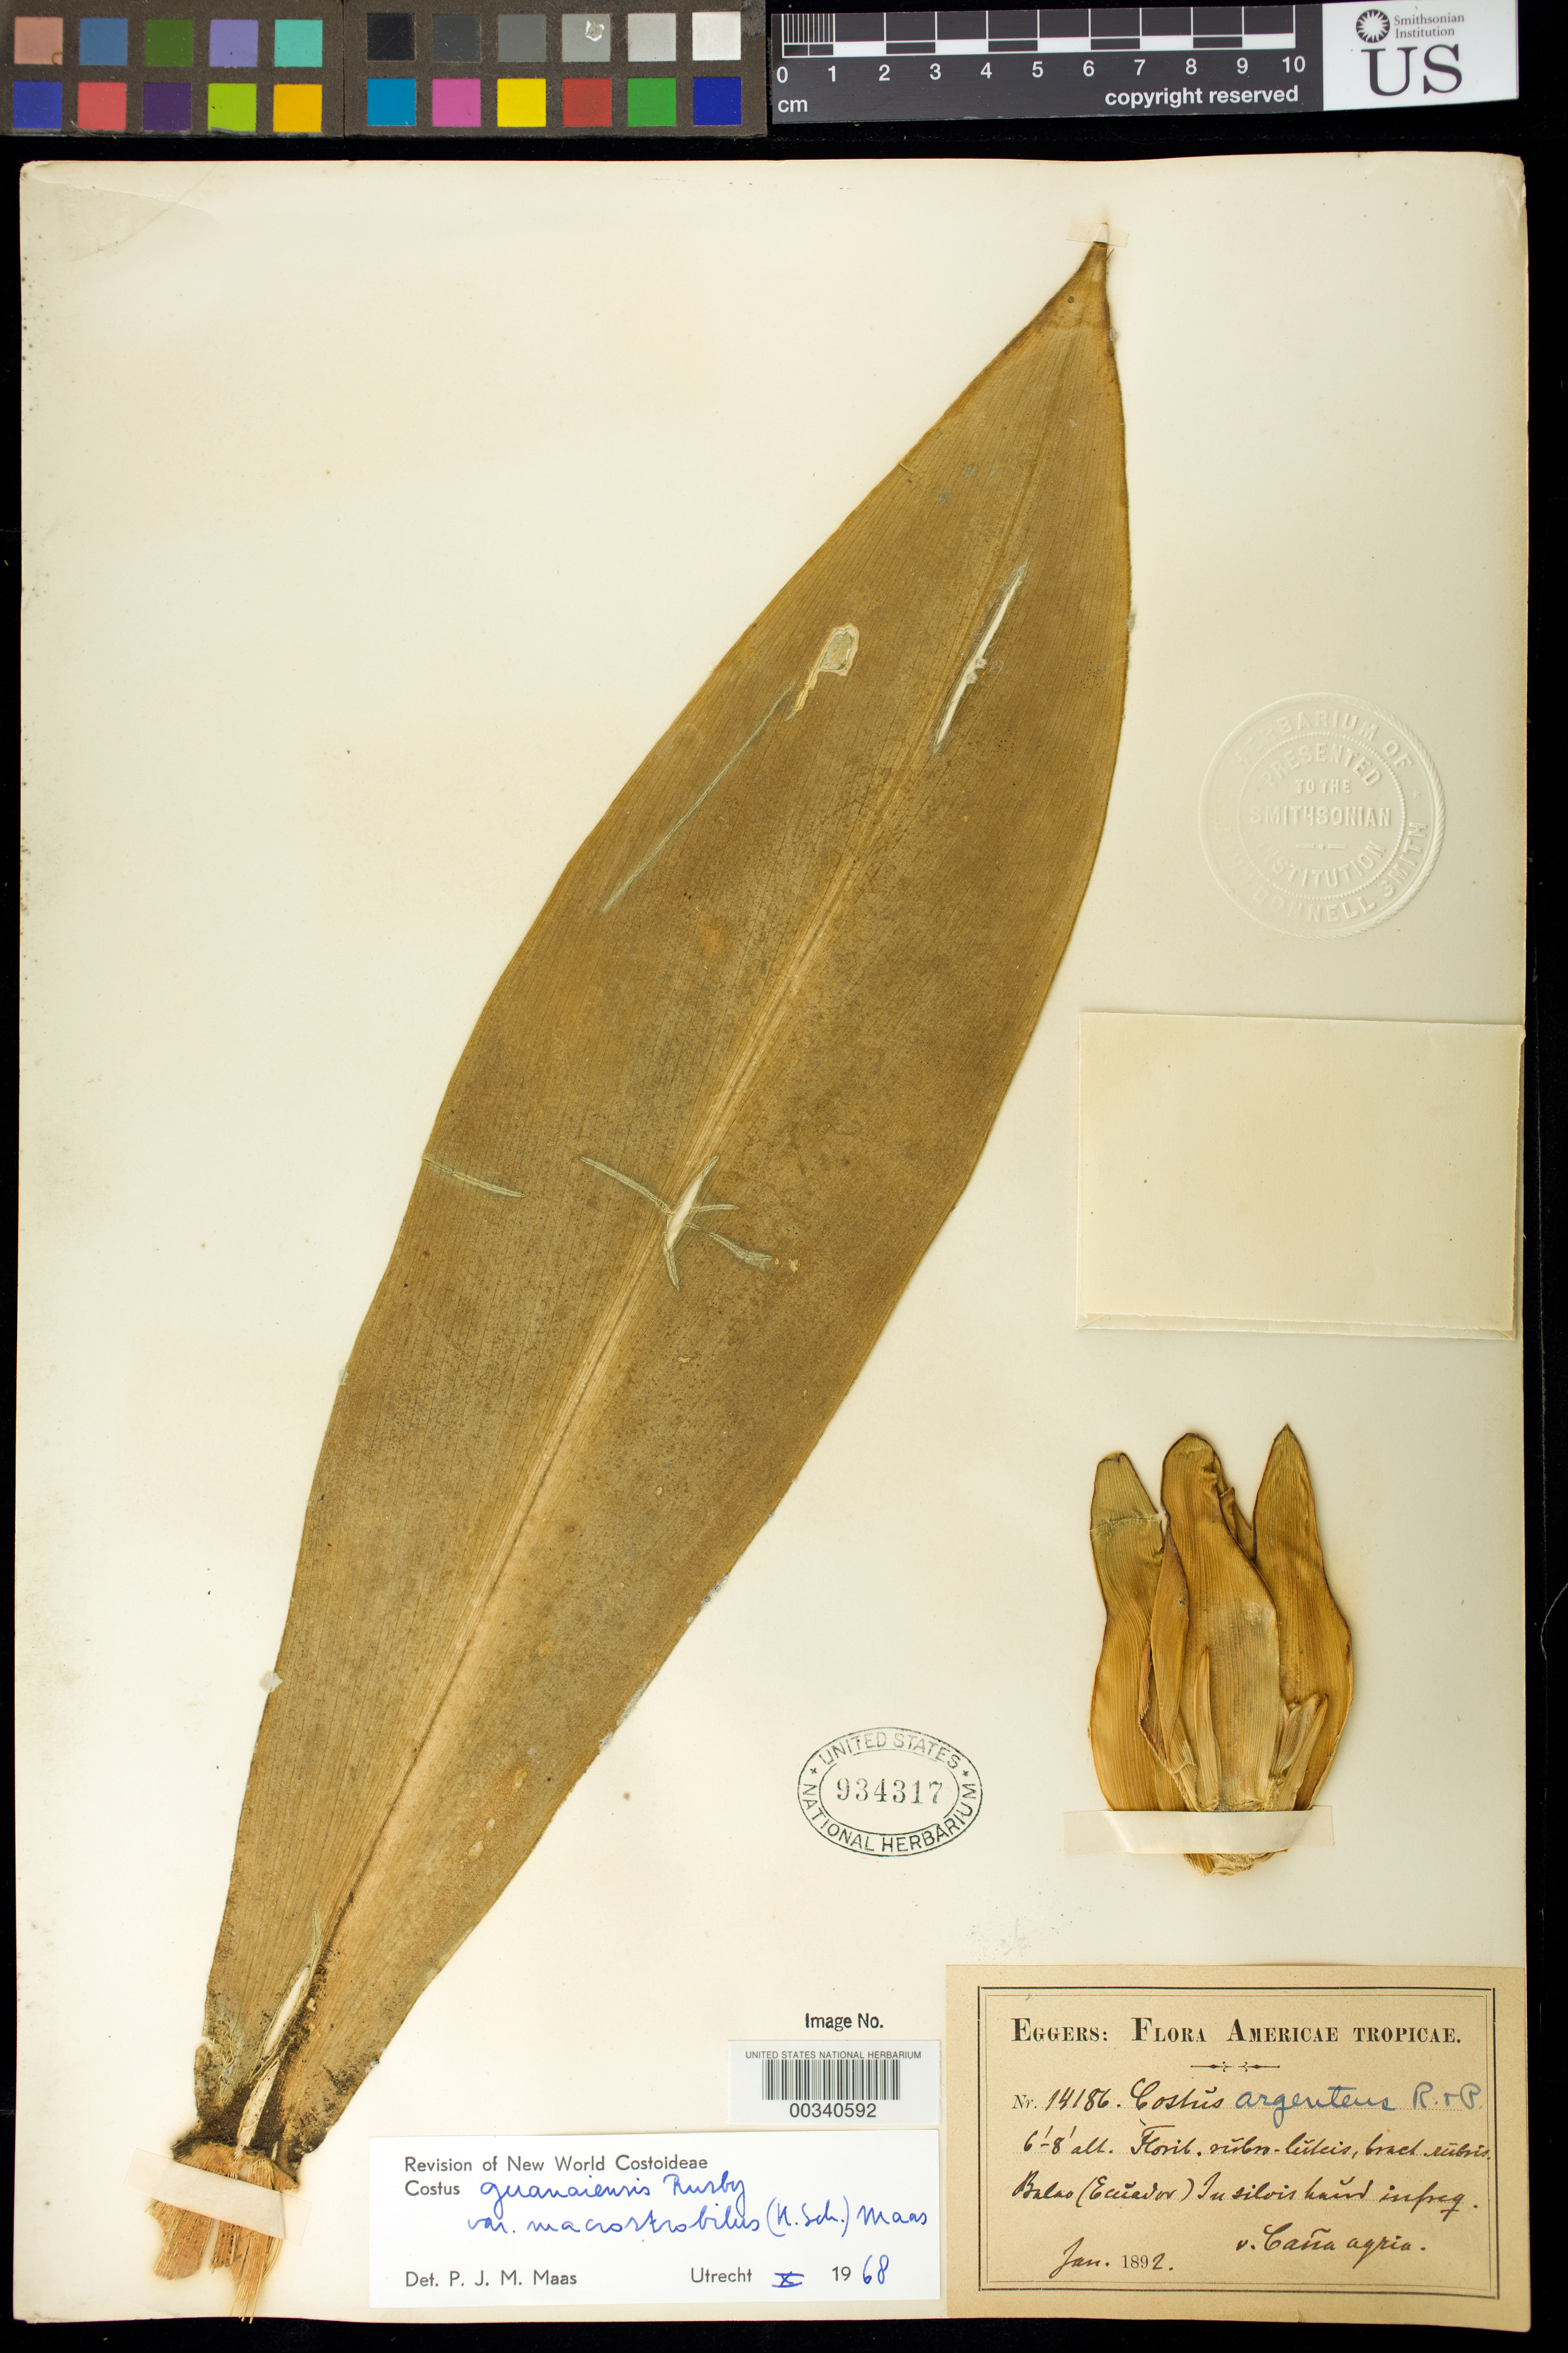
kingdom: Plantae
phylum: Tracheophyta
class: Liliopsida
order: Zingiberales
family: Costaceae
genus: Costus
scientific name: Costus guanaiensis var. macrostrobilis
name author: (K. Schum.) Maas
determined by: Maas, Paul J. M.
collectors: H. F. A. von Eggers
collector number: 14186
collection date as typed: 01 1892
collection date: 1892-01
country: Ecuador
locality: Balao (ecuador)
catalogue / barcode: US 934317